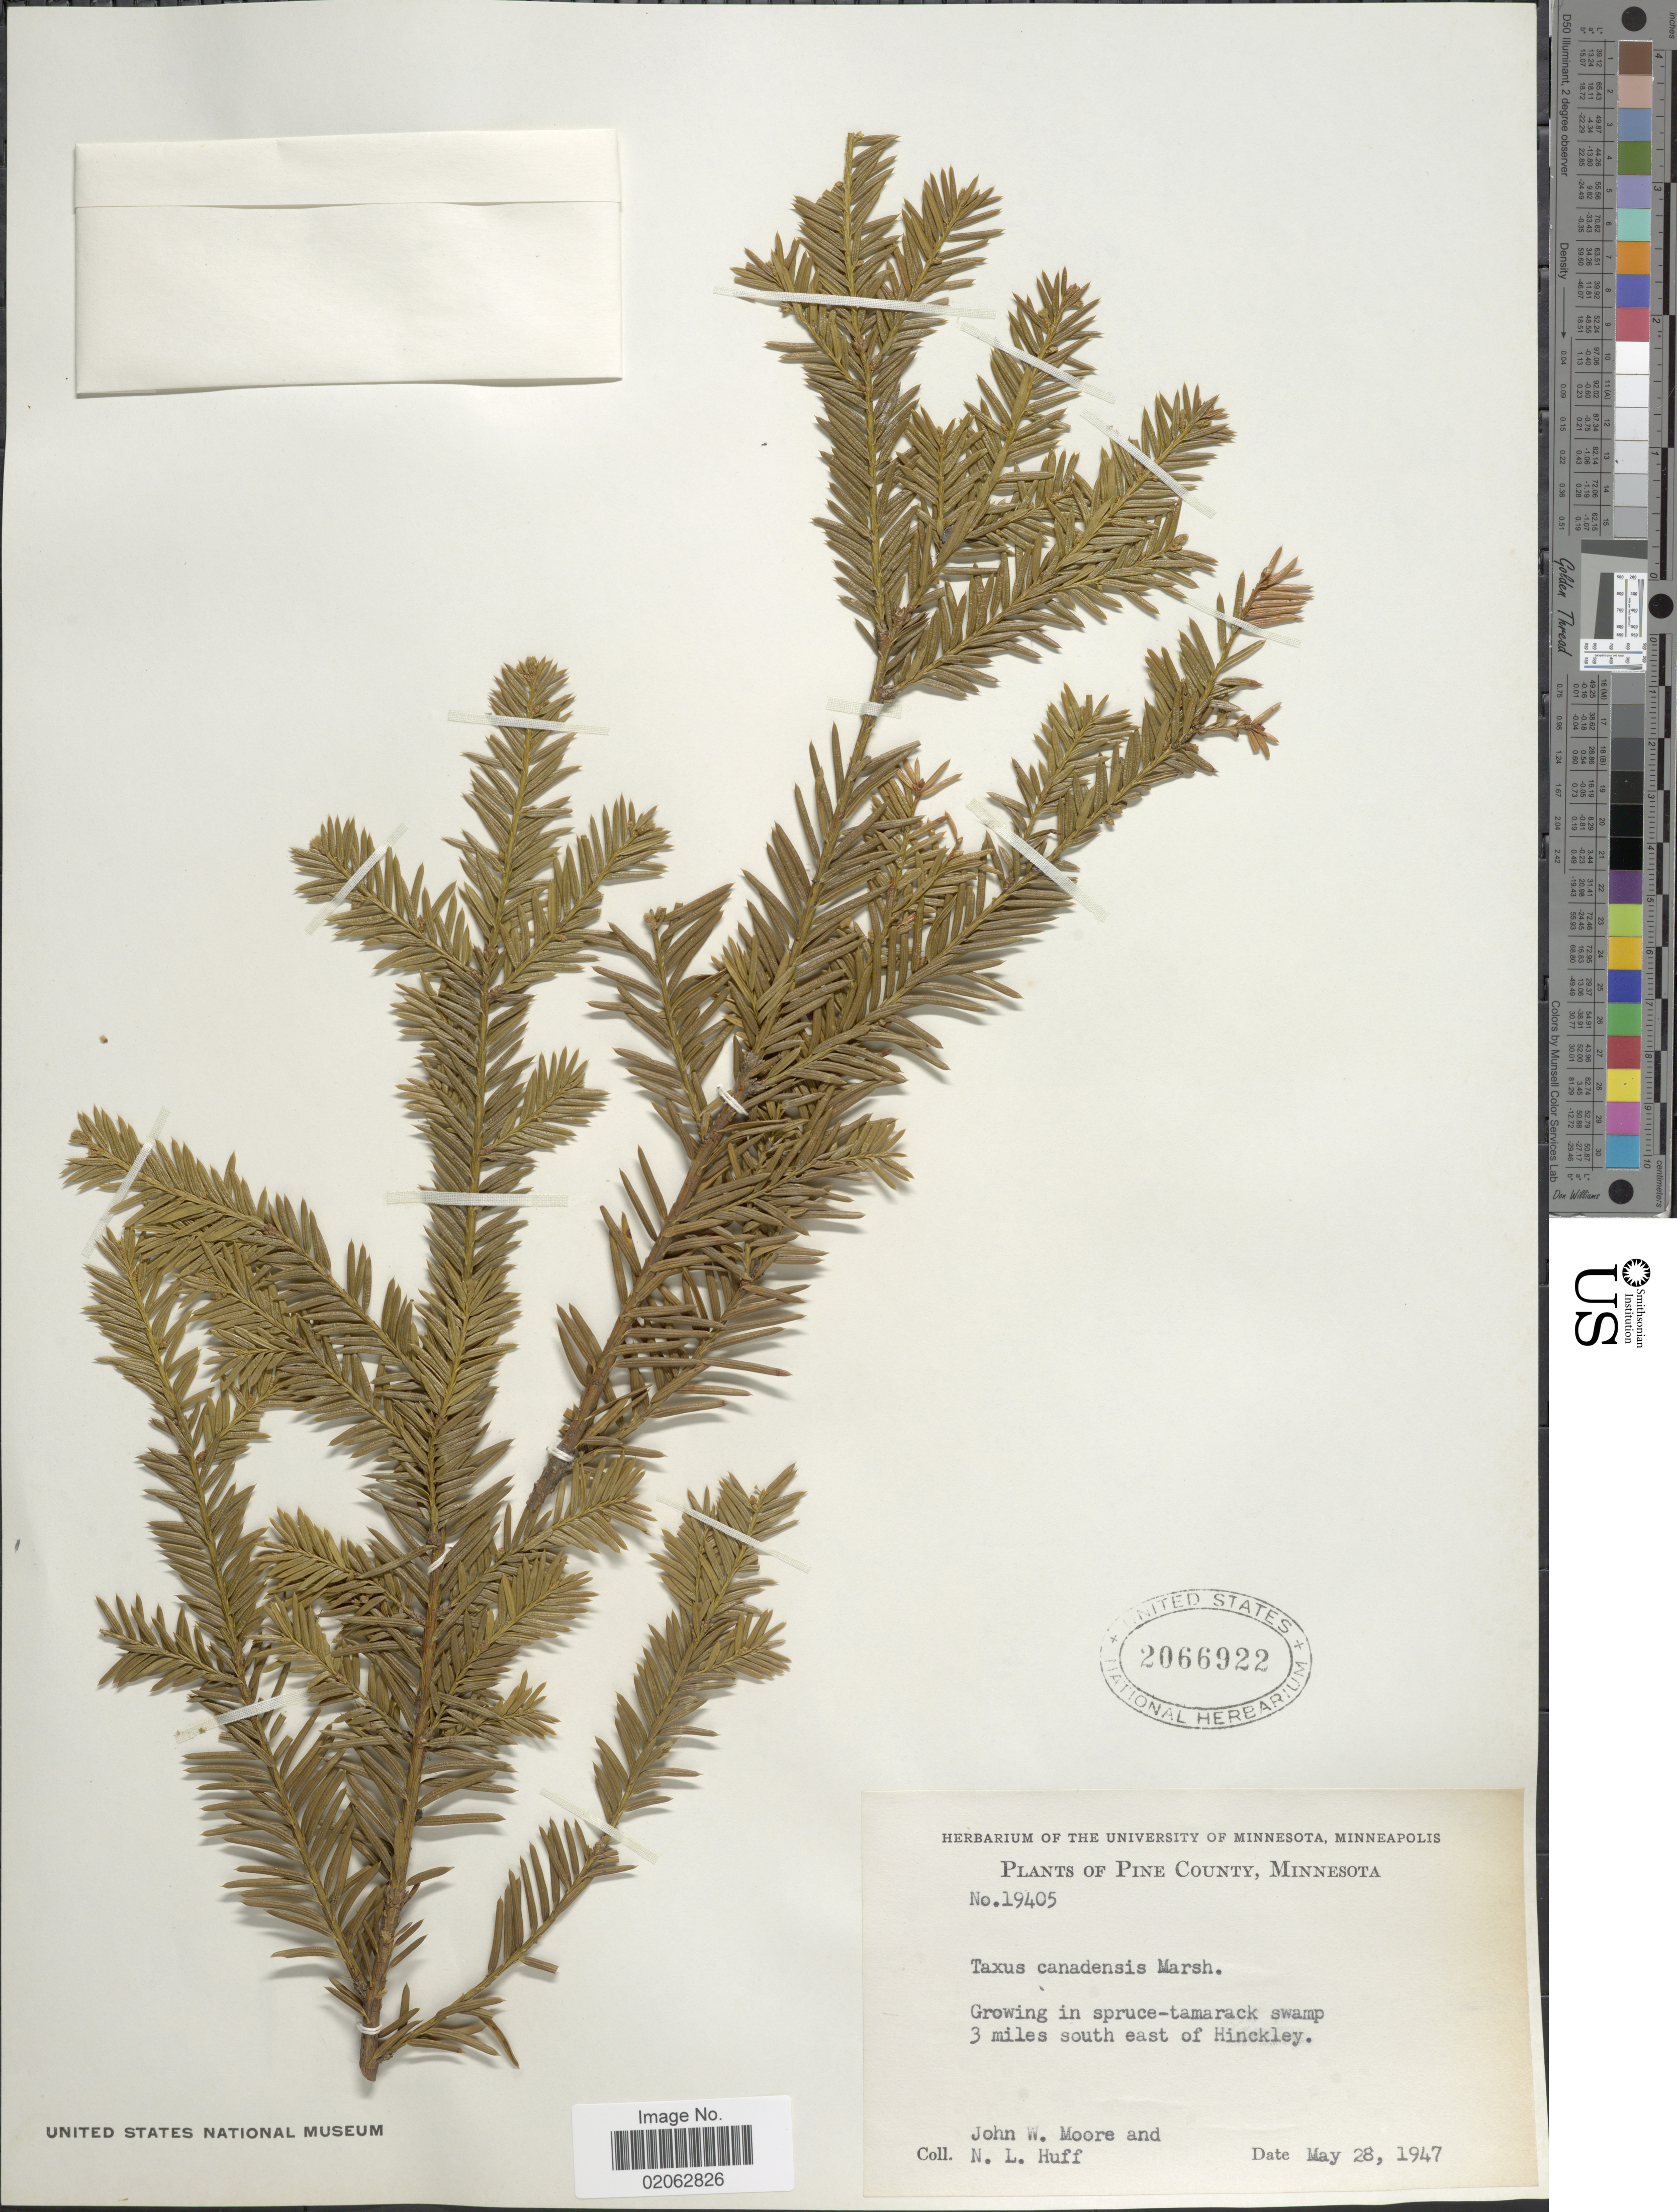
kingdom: Plantae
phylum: Tracheophyta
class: Pinopsida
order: Pinales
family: Taxaceae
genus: Taxus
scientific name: Taxus canadensis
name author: Marshall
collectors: J. Moore & N. Huff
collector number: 19405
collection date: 1947-05-28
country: United States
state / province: Minnesota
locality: Pine County, in spruce-tamarack swamp 3 miles south east of Hinckley.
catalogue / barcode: US 2066922